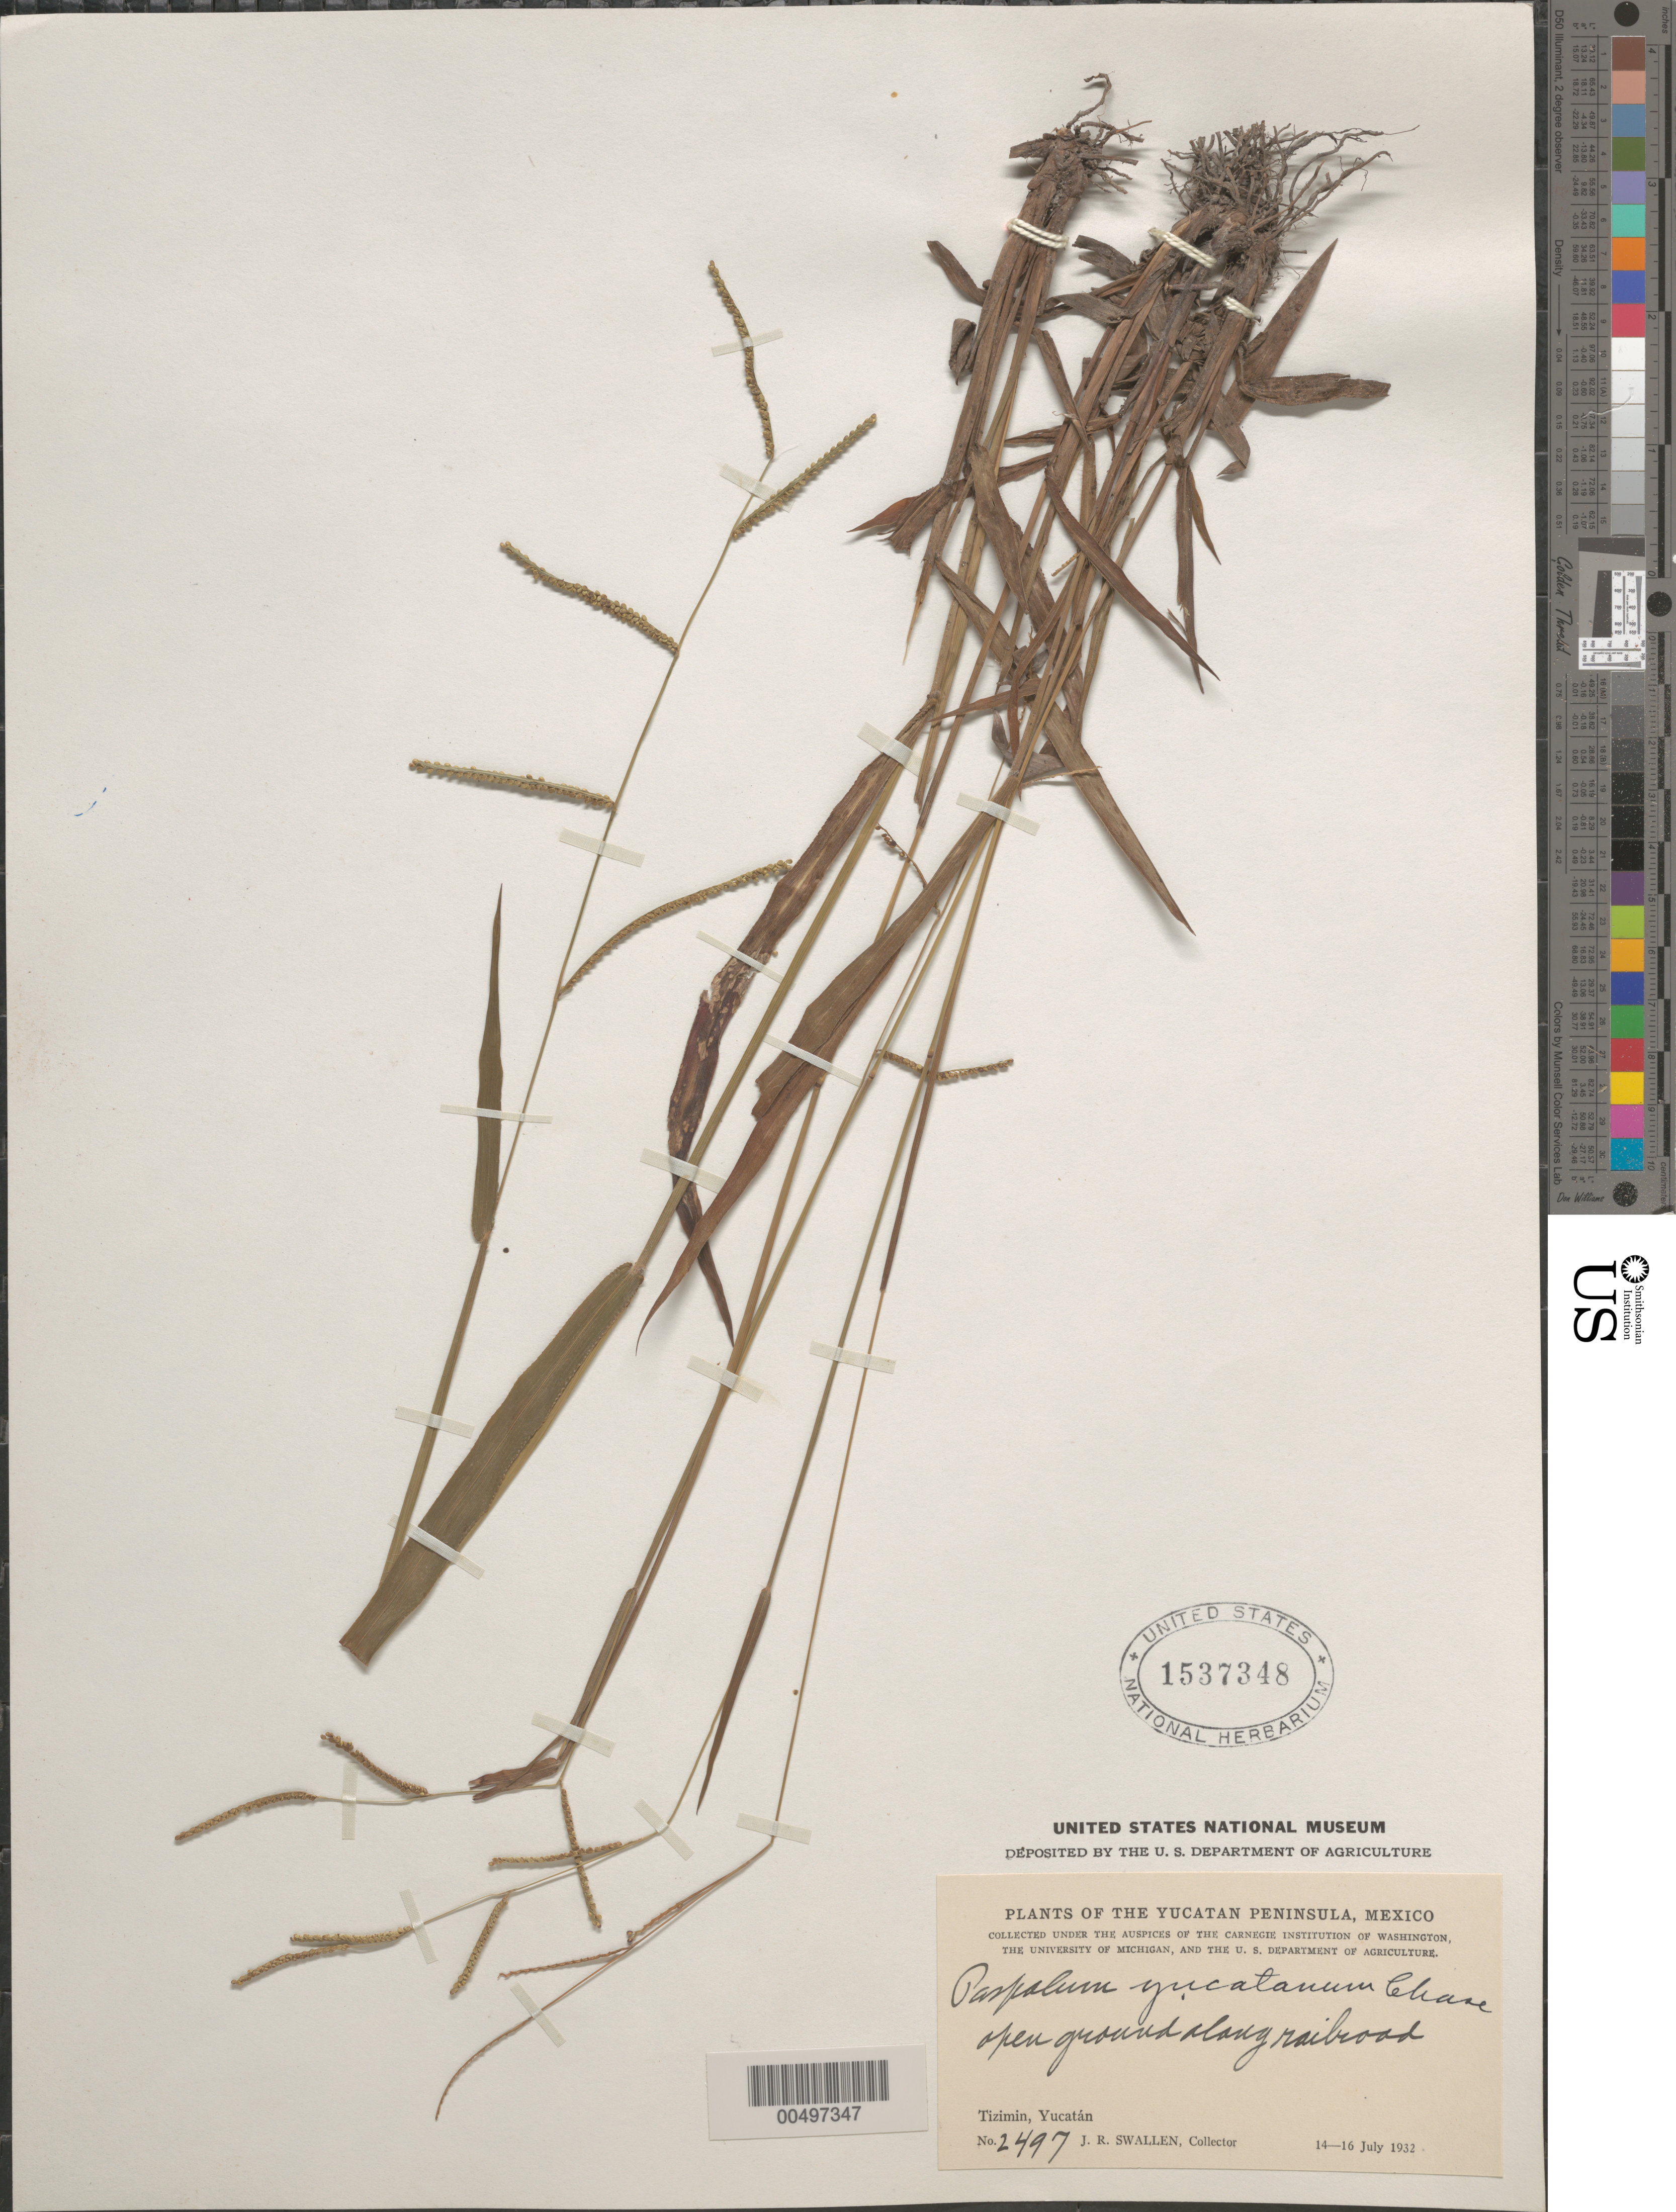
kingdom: Plantae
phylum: Tracheophyta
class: Liliopsida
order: Poales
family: Poaceae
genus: Paspalum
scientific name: Paspalum blodgettii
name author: Chapm.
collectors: J. R. Swallen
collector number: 2497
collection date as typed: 14 Jul 1932 to 16 Jul 1932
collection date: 1932-07-14/1932-07-16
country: Mexico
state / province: Yucatan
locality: Yucatan Peninsula, Tizimin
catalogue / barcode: US 1537348